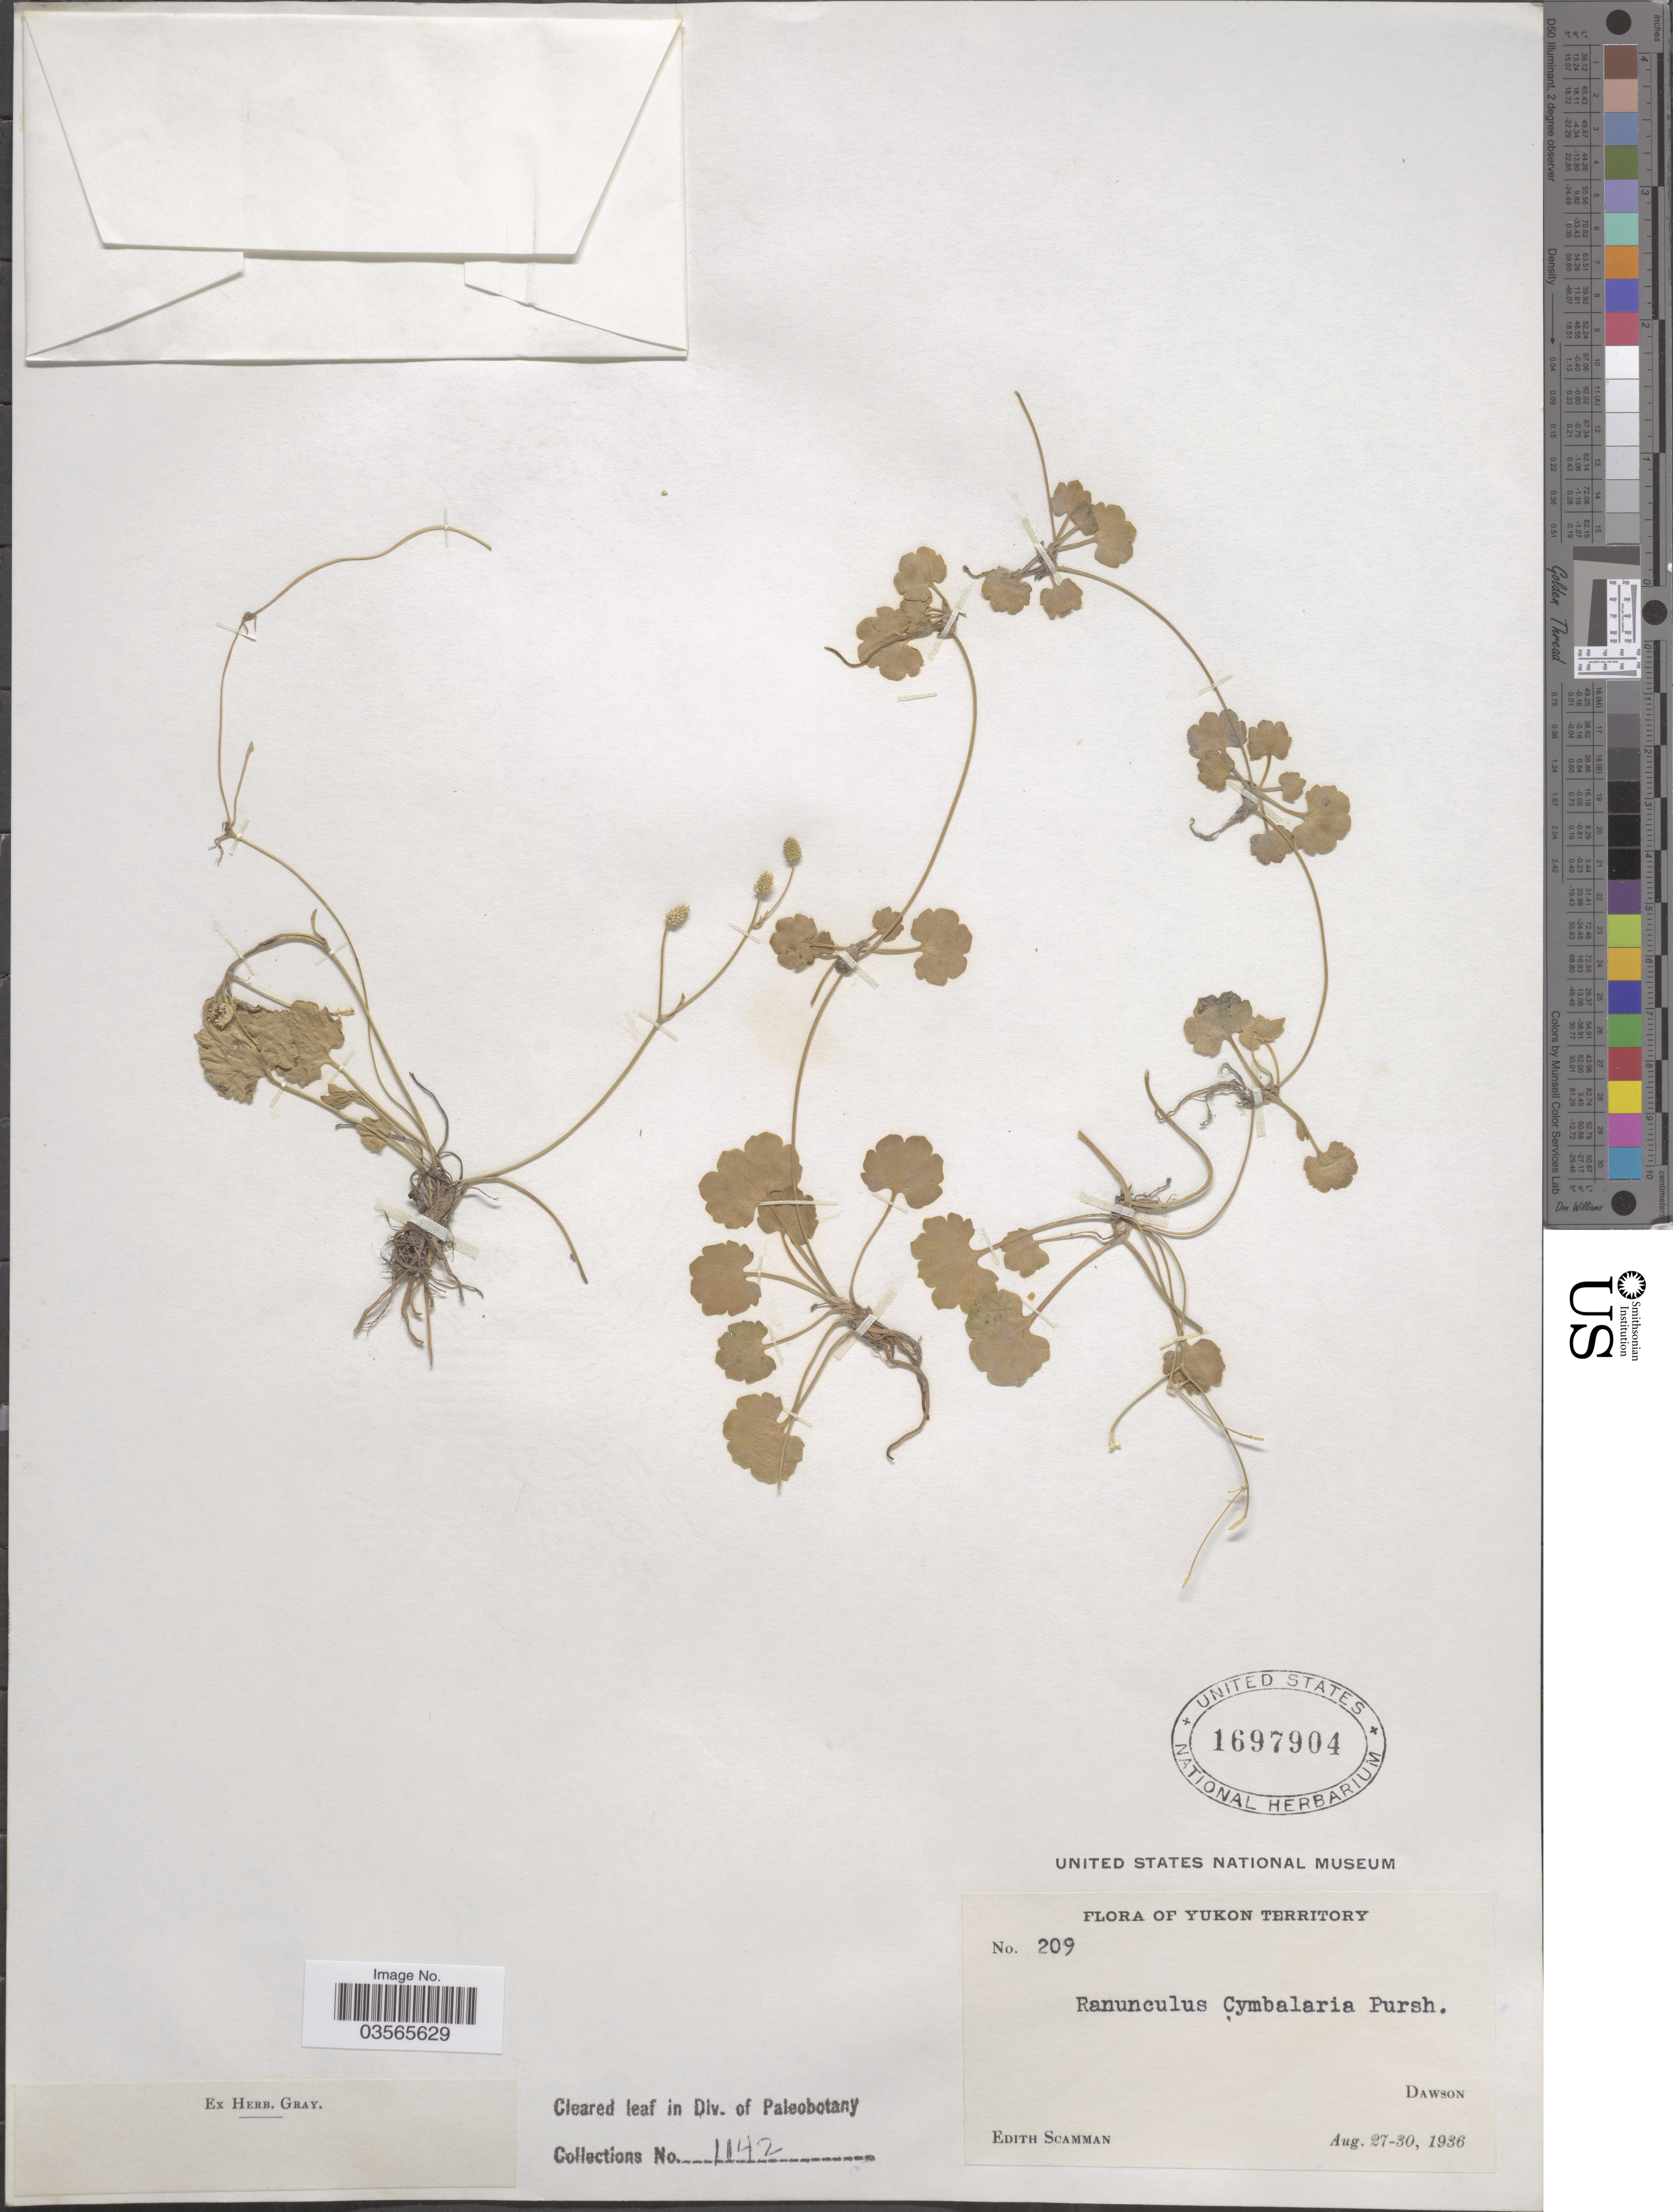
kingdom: Plantae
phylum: Tracheophyta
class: Magnoliopsida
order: Ranunculales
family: Ranunculaceae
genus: Halerpestes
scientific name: Halerpestes cymbalaria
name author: (Pursh) Greene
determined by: Strong, M. T., (US), Smithsonian Institution - National Museum of Natural History (UNITED STATES)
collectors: E. Scamman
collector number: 209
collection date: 1936-08-27/1936-08-30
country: Canada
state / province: Yukon Territory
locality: Dawson.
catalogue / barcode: US 1697904